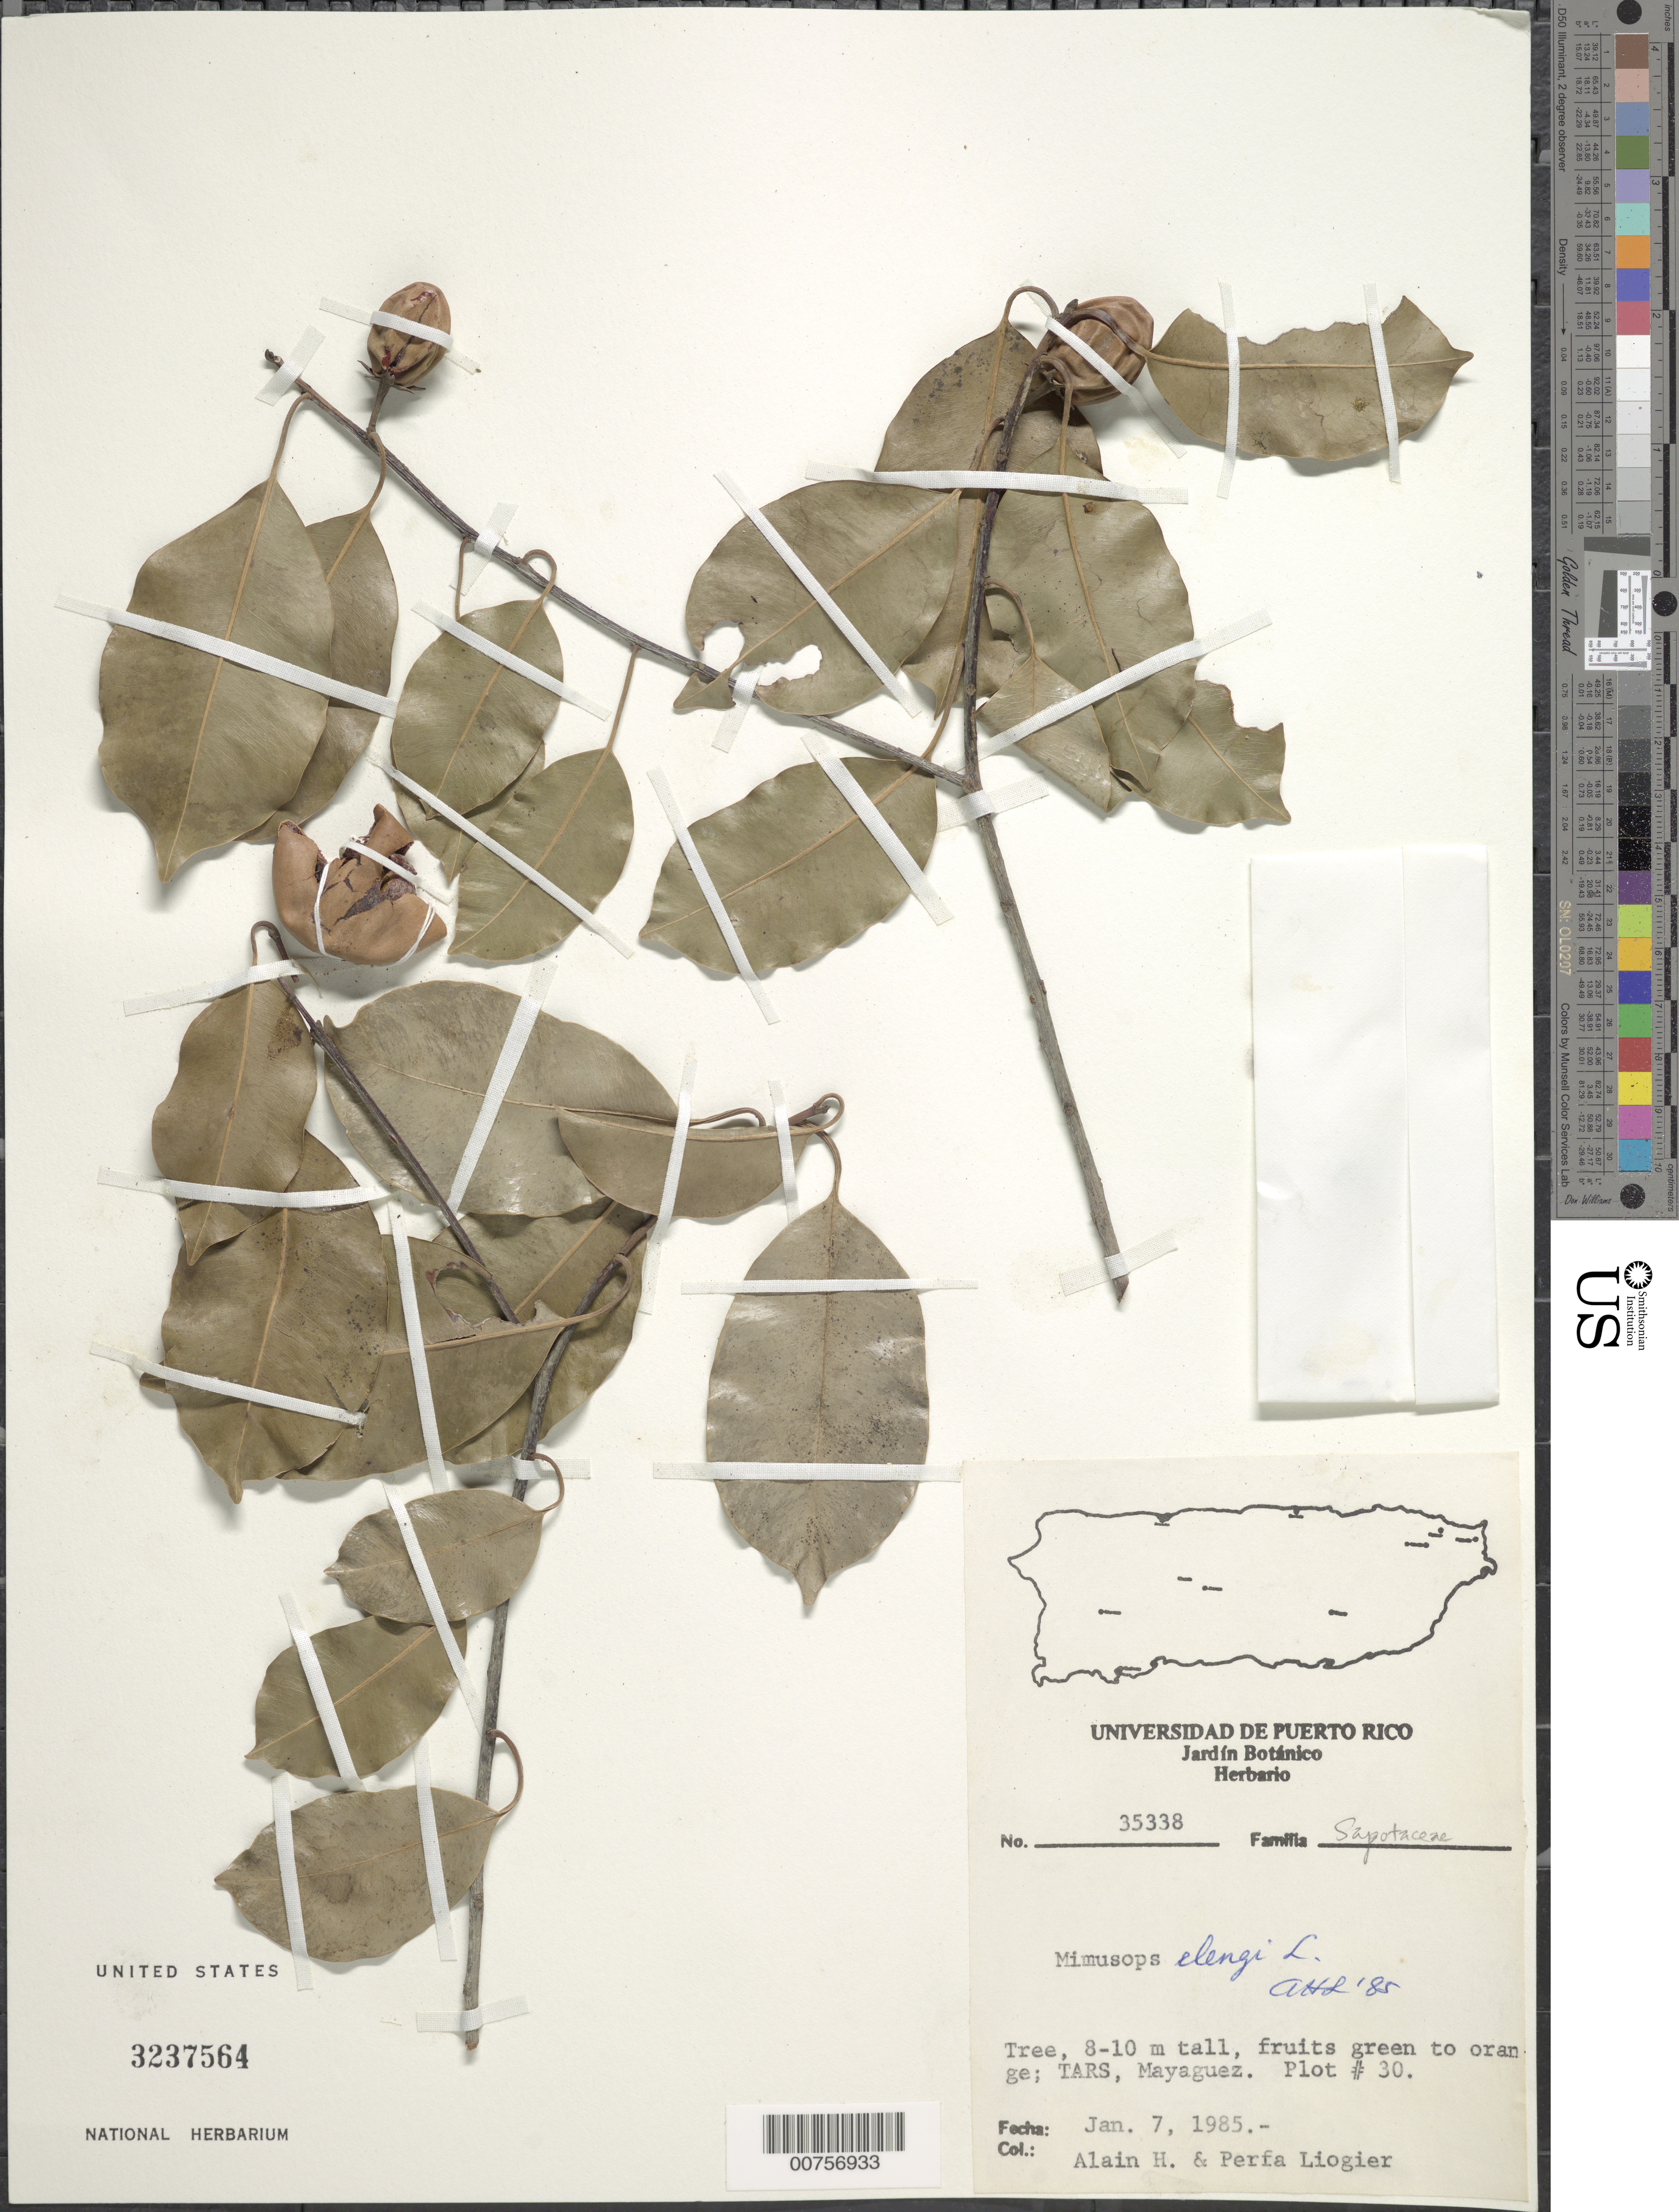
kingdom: Plantae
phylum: Tracheophyta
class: Magnoliopsida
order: Ericales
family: Sapotaceae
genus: Mimusops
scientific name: Mimusops elengi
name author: L.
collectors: A. H. Liogier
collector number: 35338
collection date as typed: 07 Jan 1985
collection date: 1985-01-07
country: Puerto Rico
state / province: Mayagüez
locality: TARS, Mayaguez. Plot 30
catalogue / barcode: US 3237564